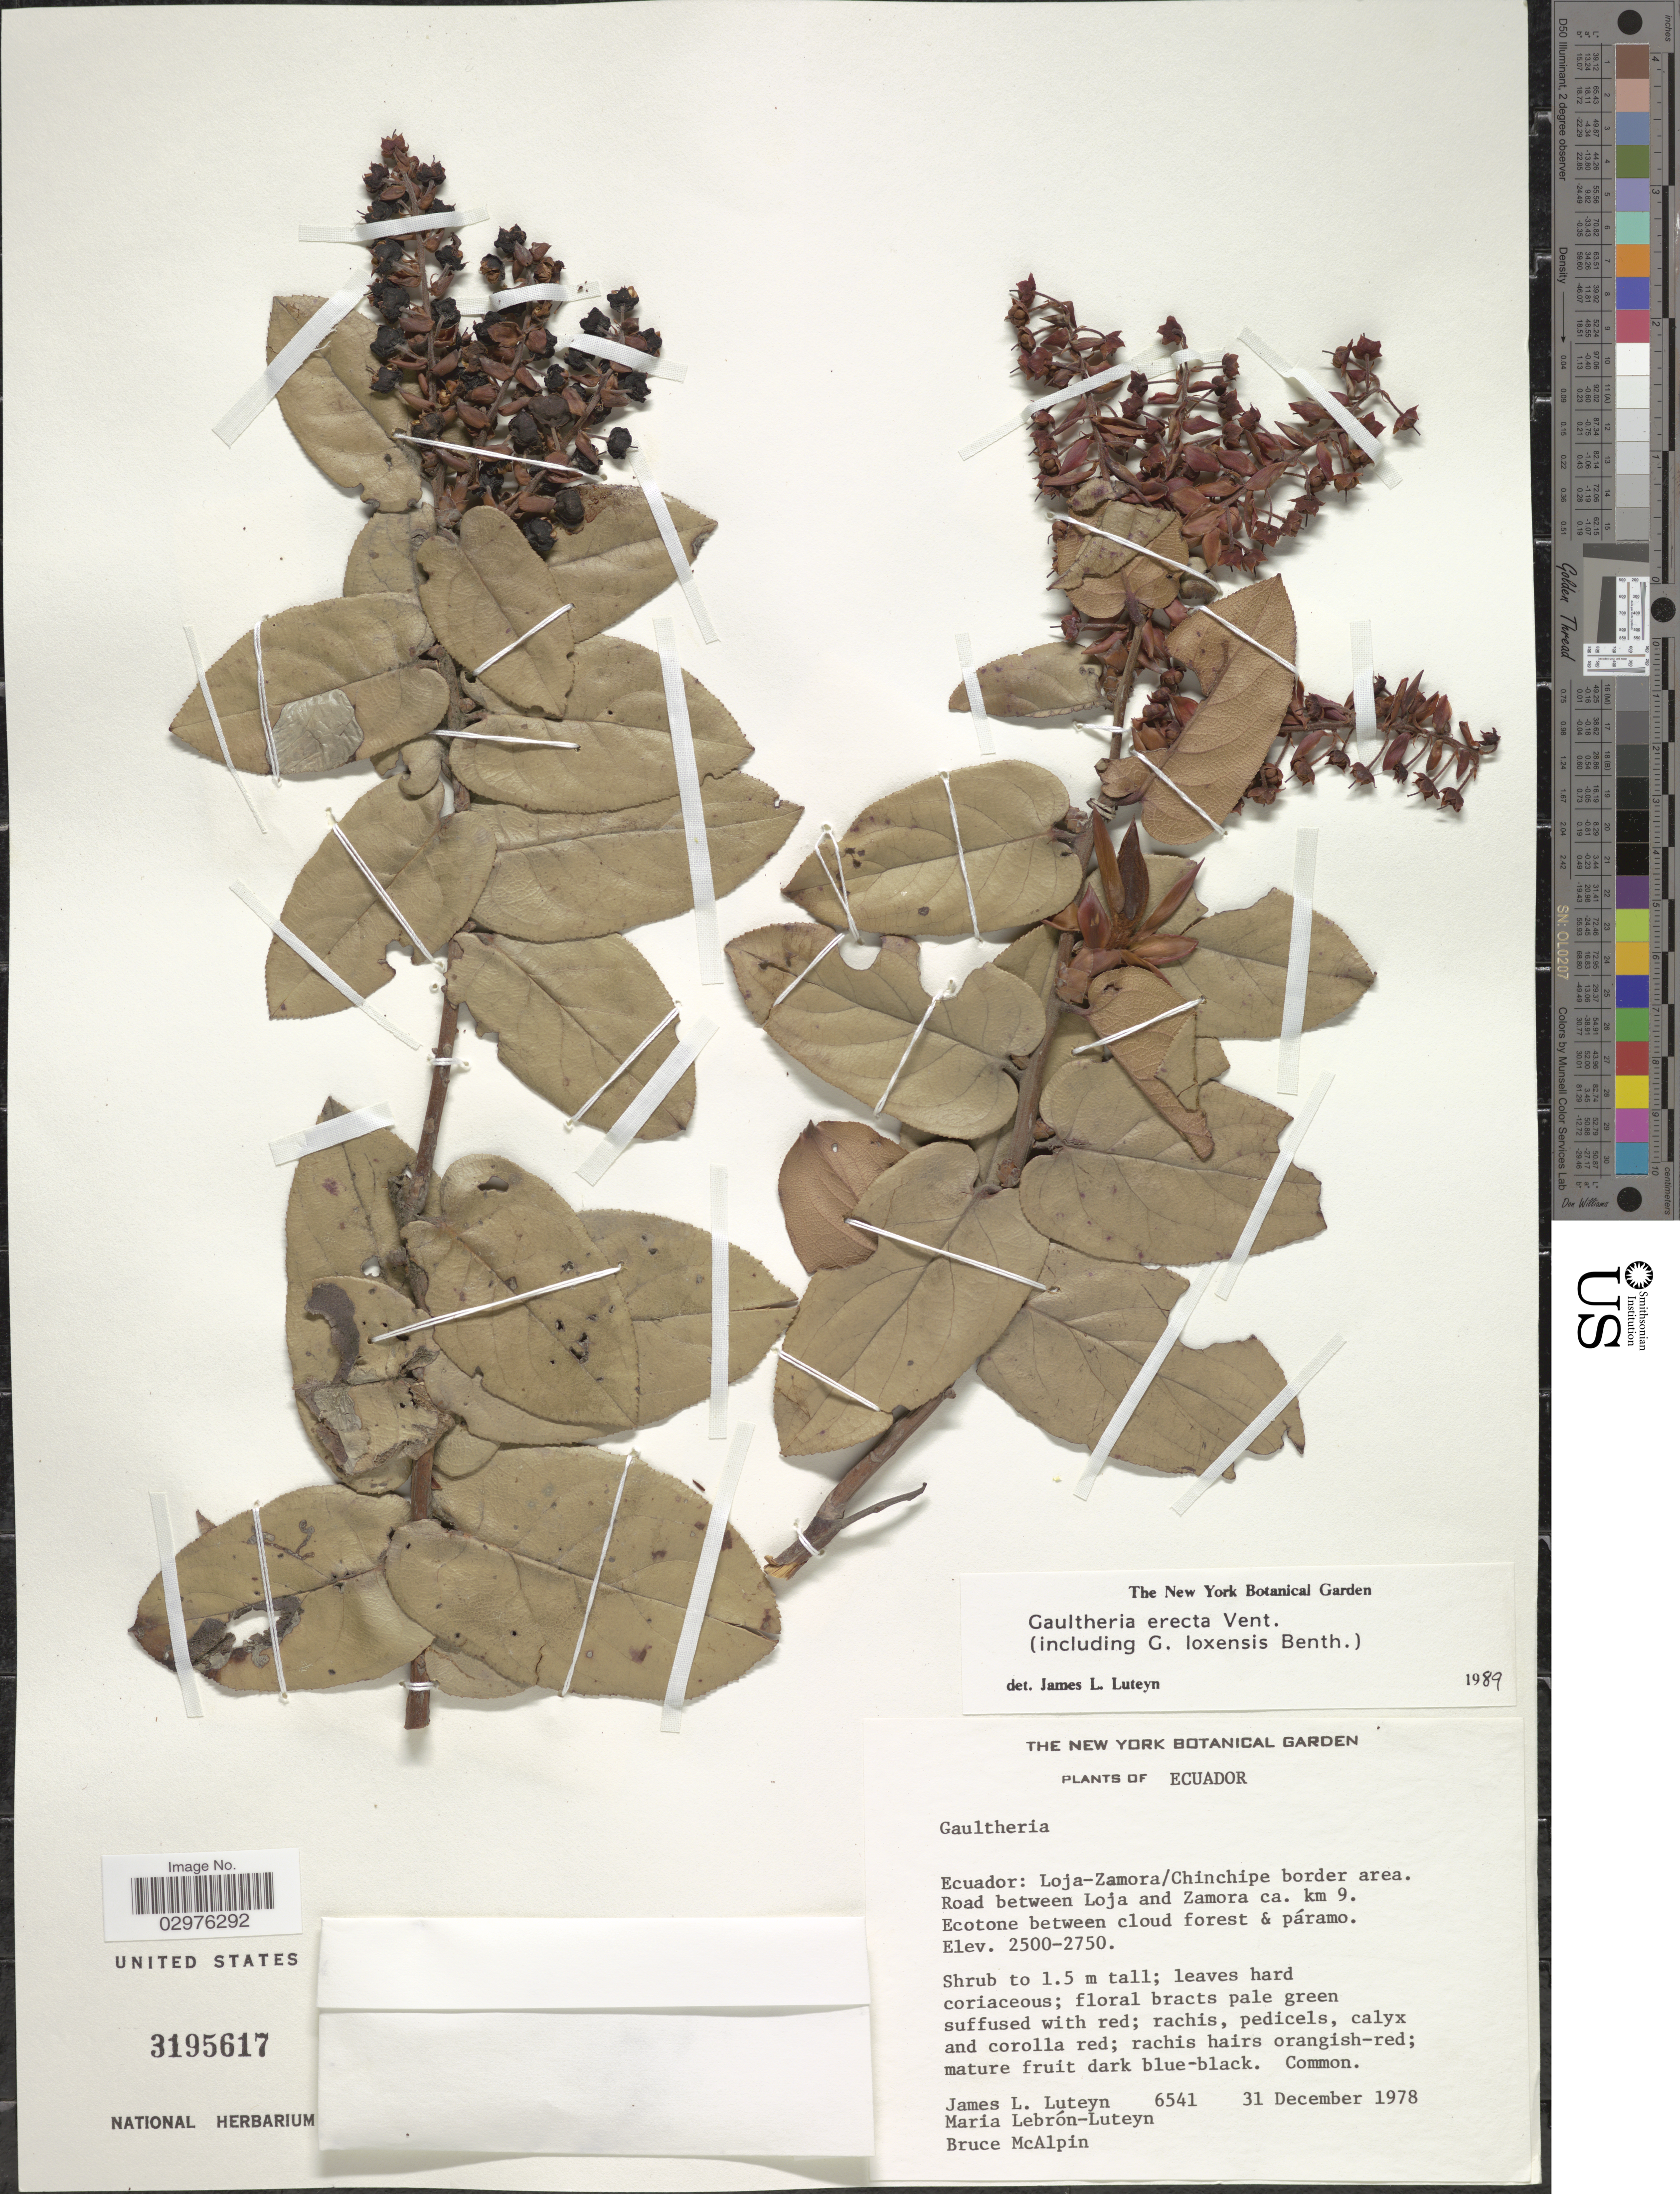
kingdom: Plantae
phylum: Tracheophyta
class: Magnoliopsida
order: Ericales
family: Ericaceae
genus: Gaultheria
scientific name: Gaultheria erecta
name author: Vent.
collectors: J. L. Luteyn, M. L. Lebrón-Luteyn & B. McAlpin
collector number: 6541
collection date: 1978-12-13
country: Ecuador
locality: Loja-Zamora/Chinchipe border area. Road between Loja and Zamora ca. km 9.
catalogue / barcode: US 3195617